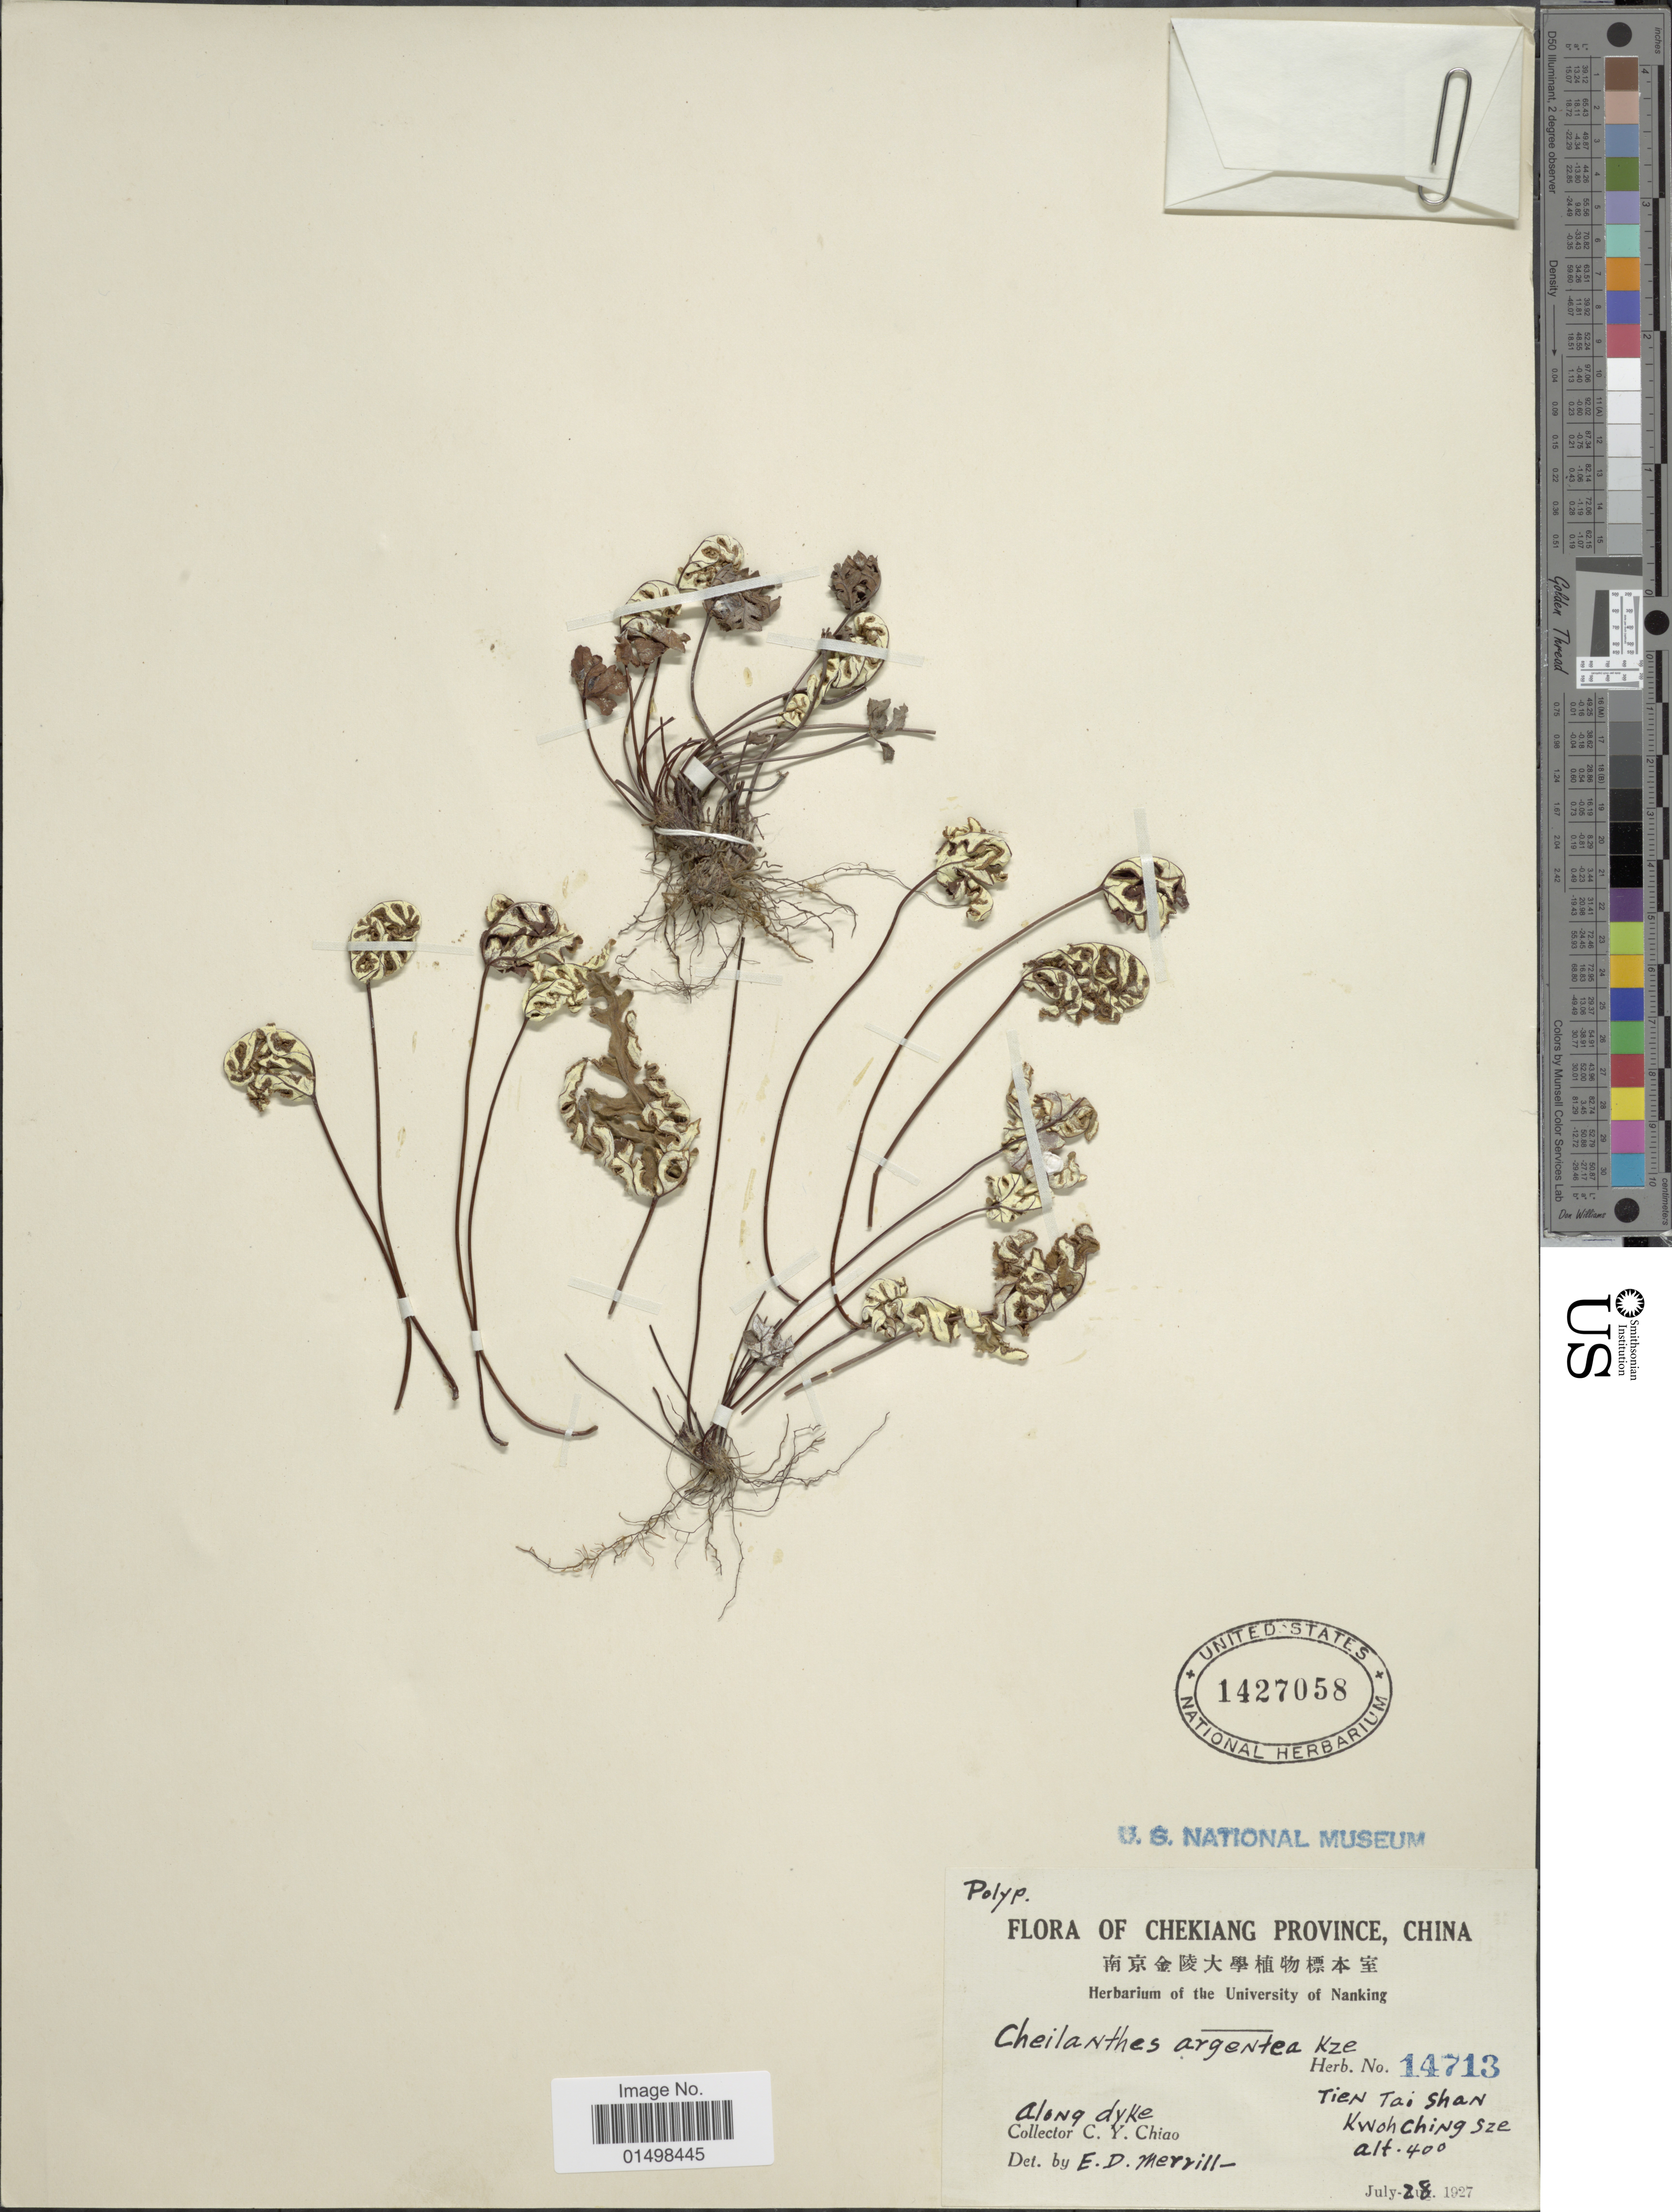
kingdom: Plantae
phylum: Tracheophyta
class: Polypodiopsida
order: Polypodiales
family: Pteridaceae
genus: Aleuritopteris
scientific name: Aleuritopteris argentea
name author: (S.G. Gmel.) Fée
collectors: C. Y. Chiao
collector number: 14713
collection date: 1927-07-28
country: China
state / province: Zhejiang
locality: Flora of Chekiang Province, China. Tien Tai Shan Kwohching Sze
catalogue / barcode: US 1427058